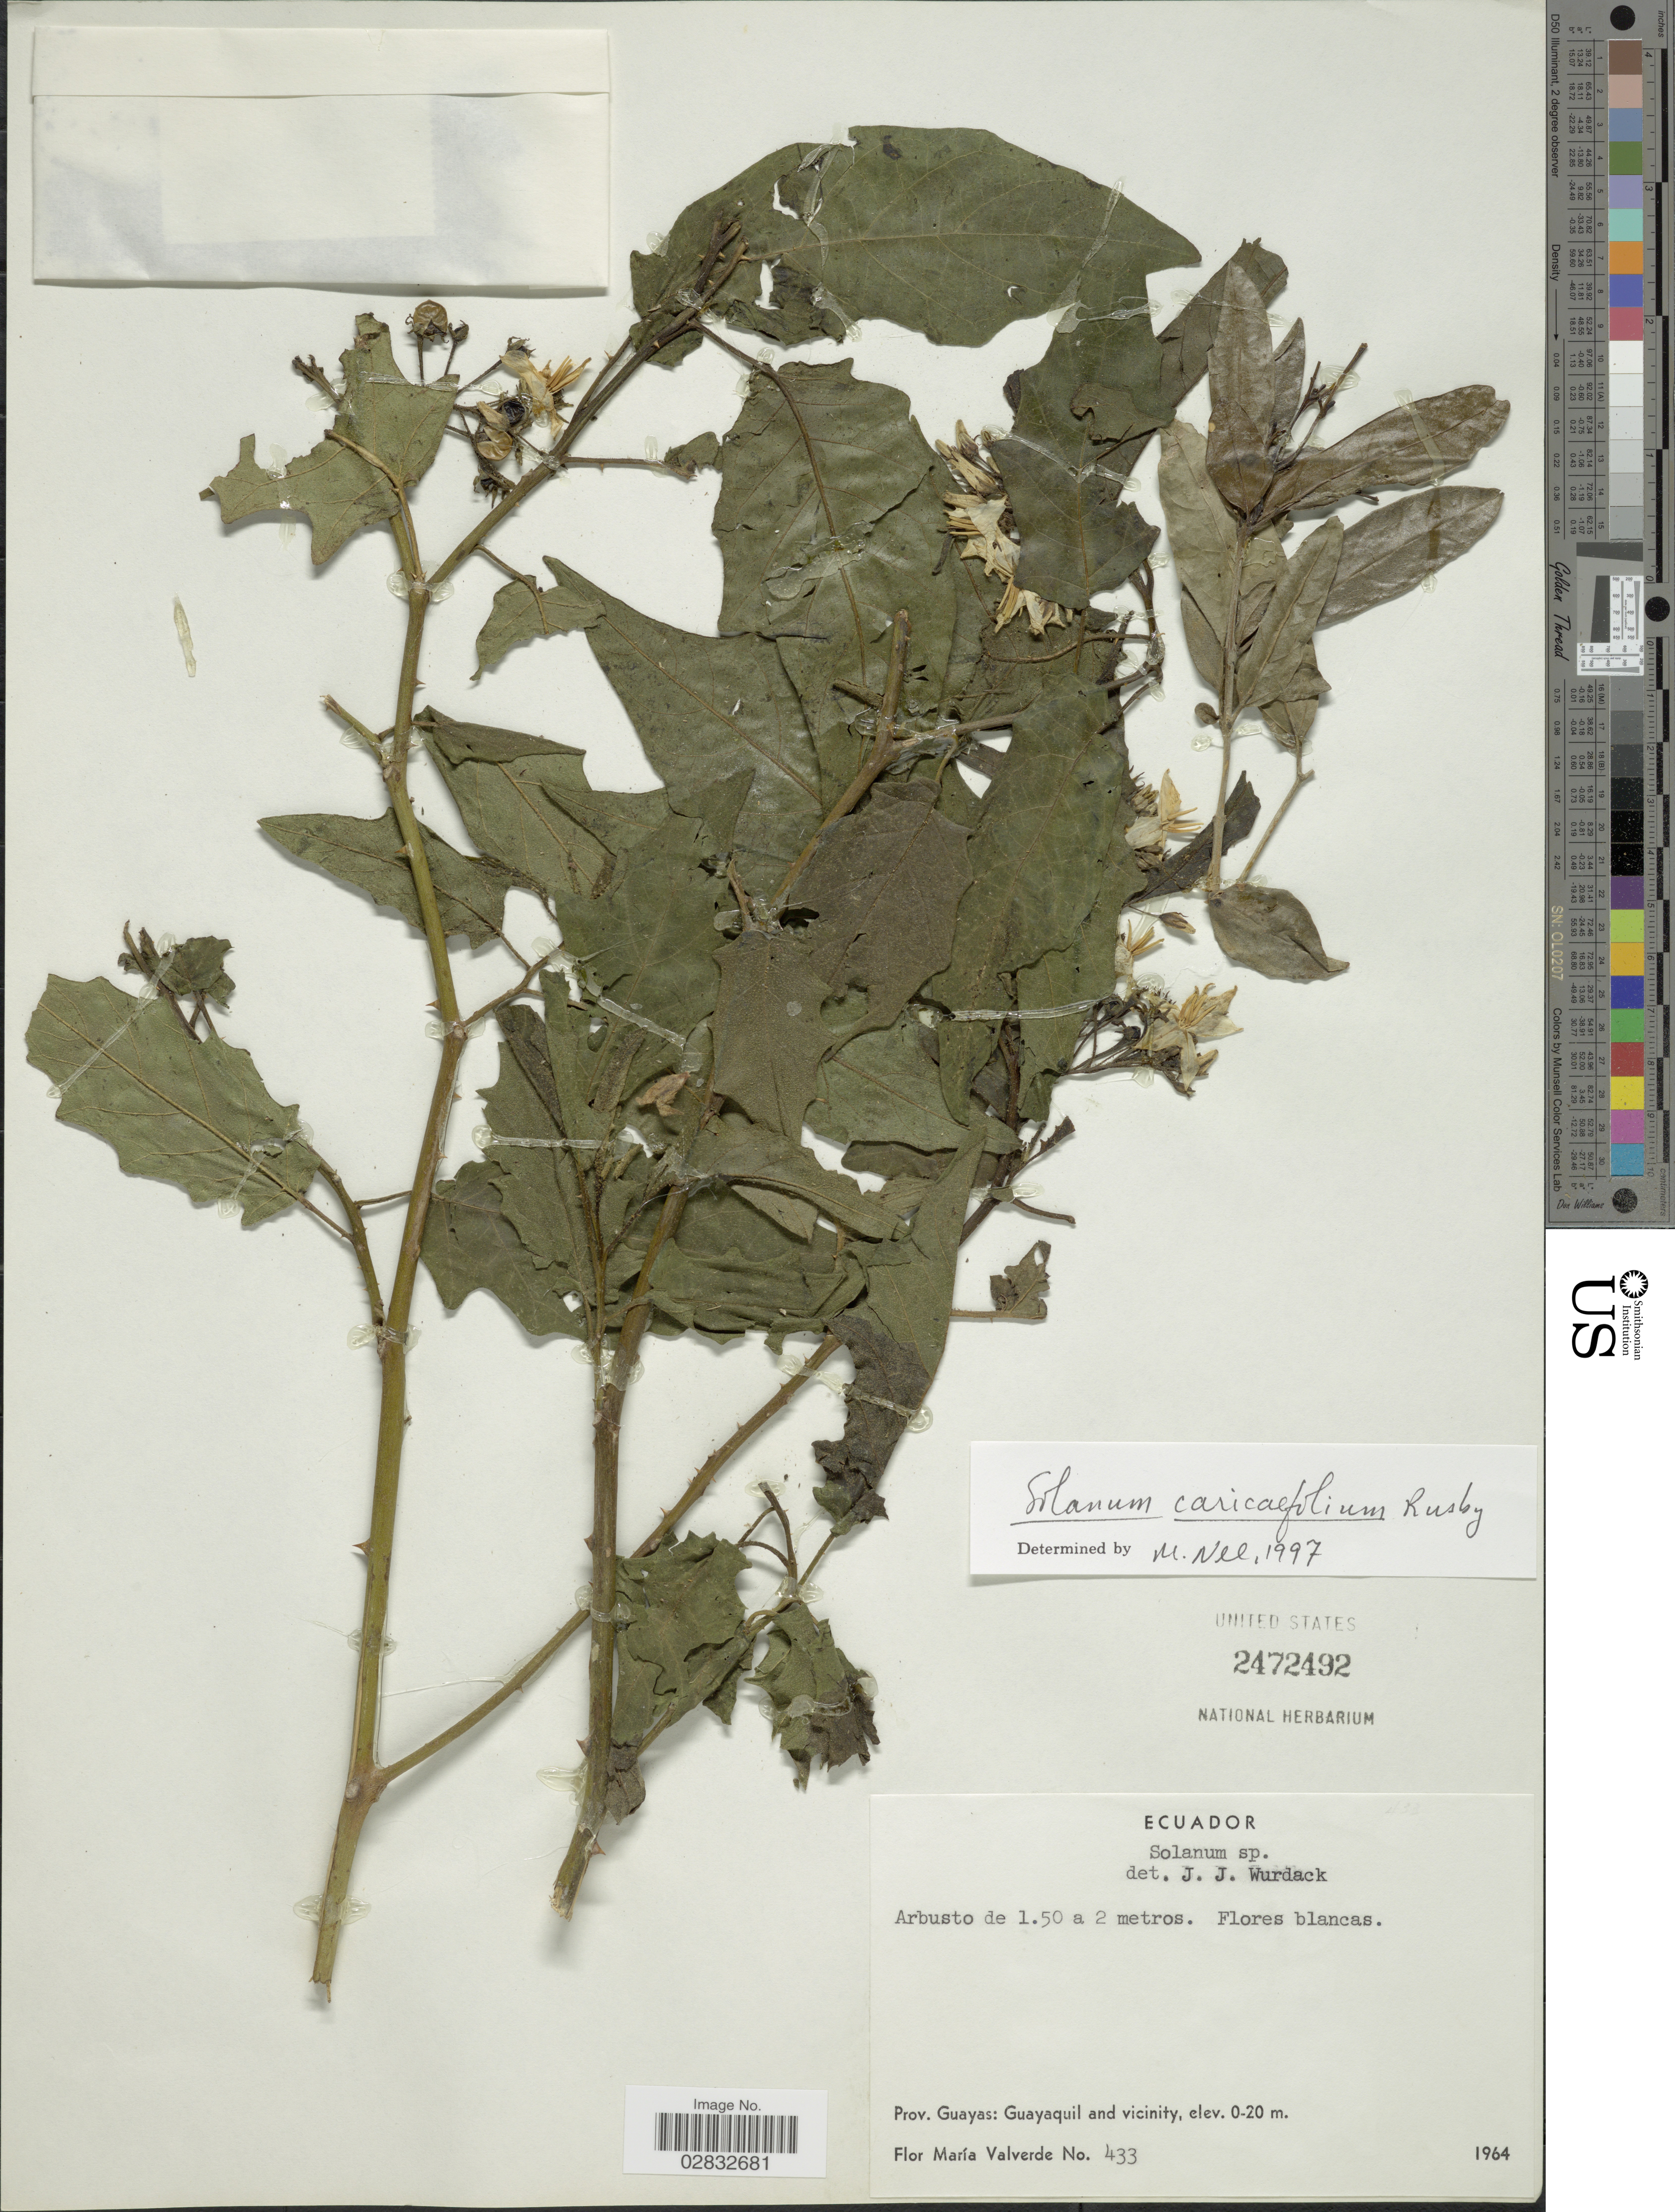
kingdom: Plantae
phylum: Tracheophyta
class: Magnoliopsida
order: Solanales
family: Solanaceae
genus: Solanum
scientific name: Solanum caricaefolium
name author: Rusby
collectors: F. M. Valverde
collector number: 433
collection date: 1964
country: Ecuador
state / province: Guayas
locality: Guayaquil and vicinity.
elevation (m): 0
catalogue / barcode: US 2472492